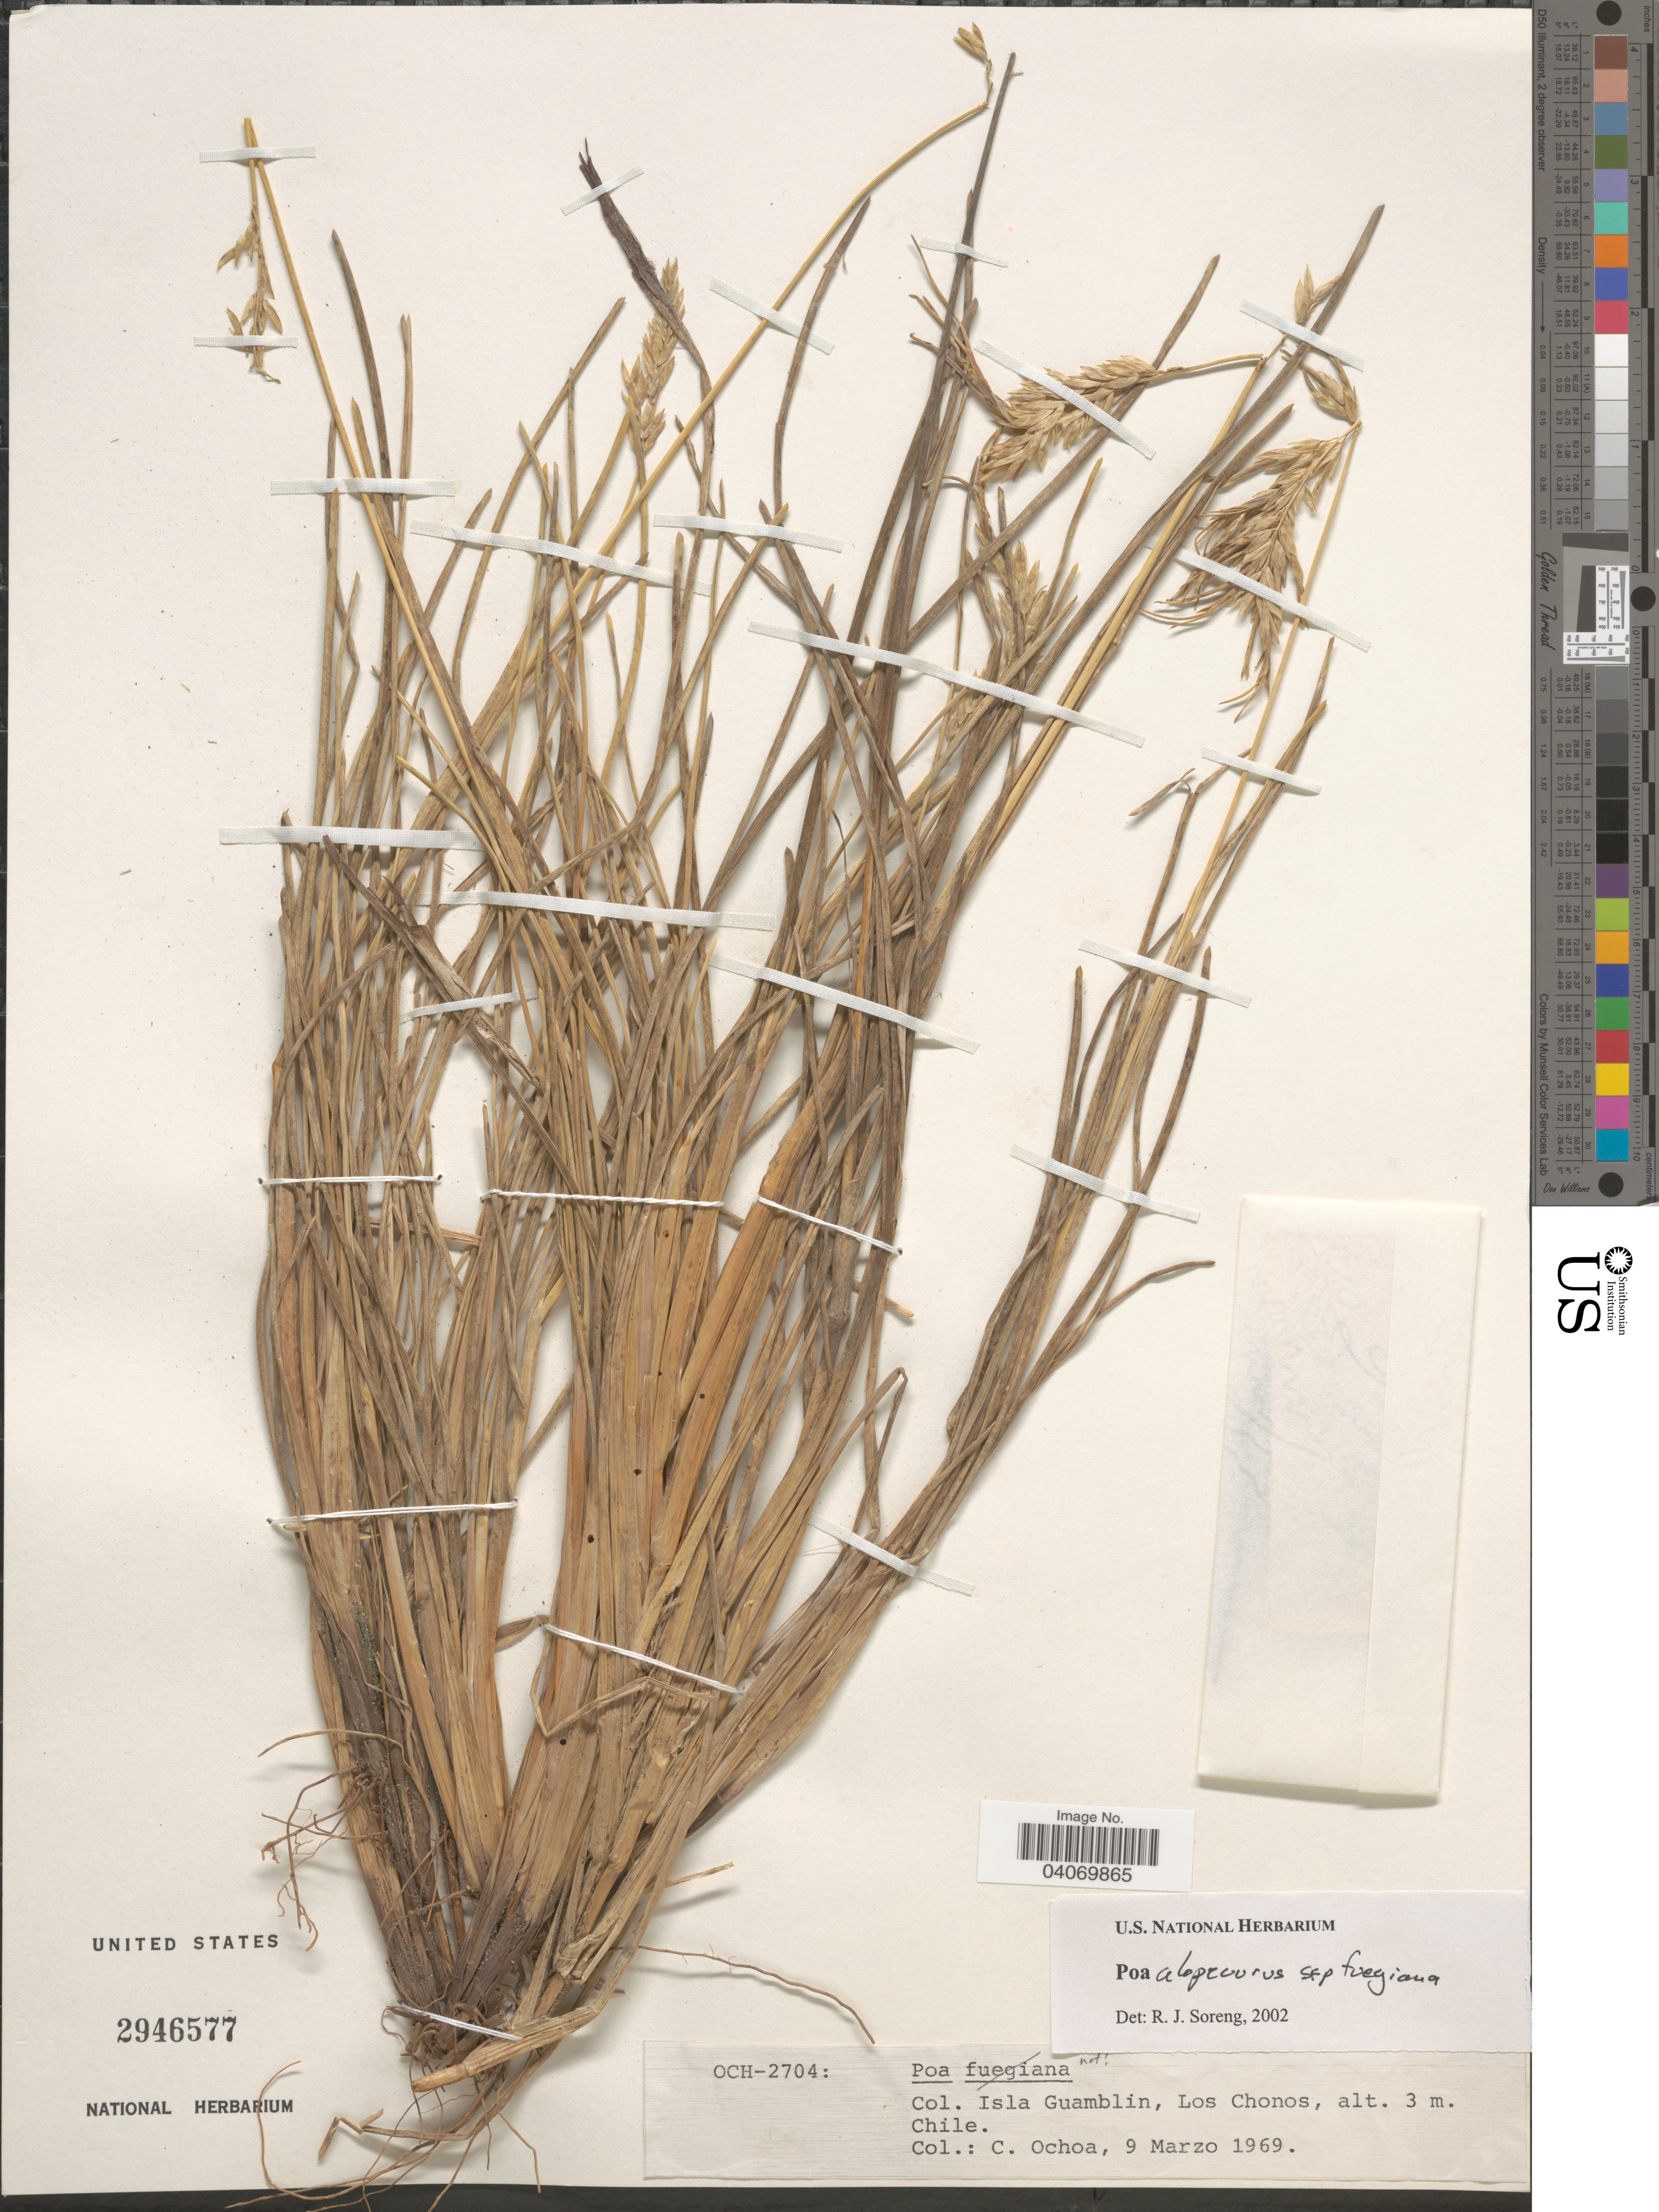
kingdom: Plantae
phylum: Tracheophyta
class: Liliopsida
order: Poales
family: Poaceae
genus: Poa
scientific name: Poa alopecurus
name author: (Gaudich. ex Mirb.) Kunth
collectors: C. Ochoa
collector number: OCH-2704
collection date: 1969-03-09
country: Chile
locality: Col. Isla Guamblin, Los Chonos.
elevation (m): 3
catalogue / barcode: US 2946577